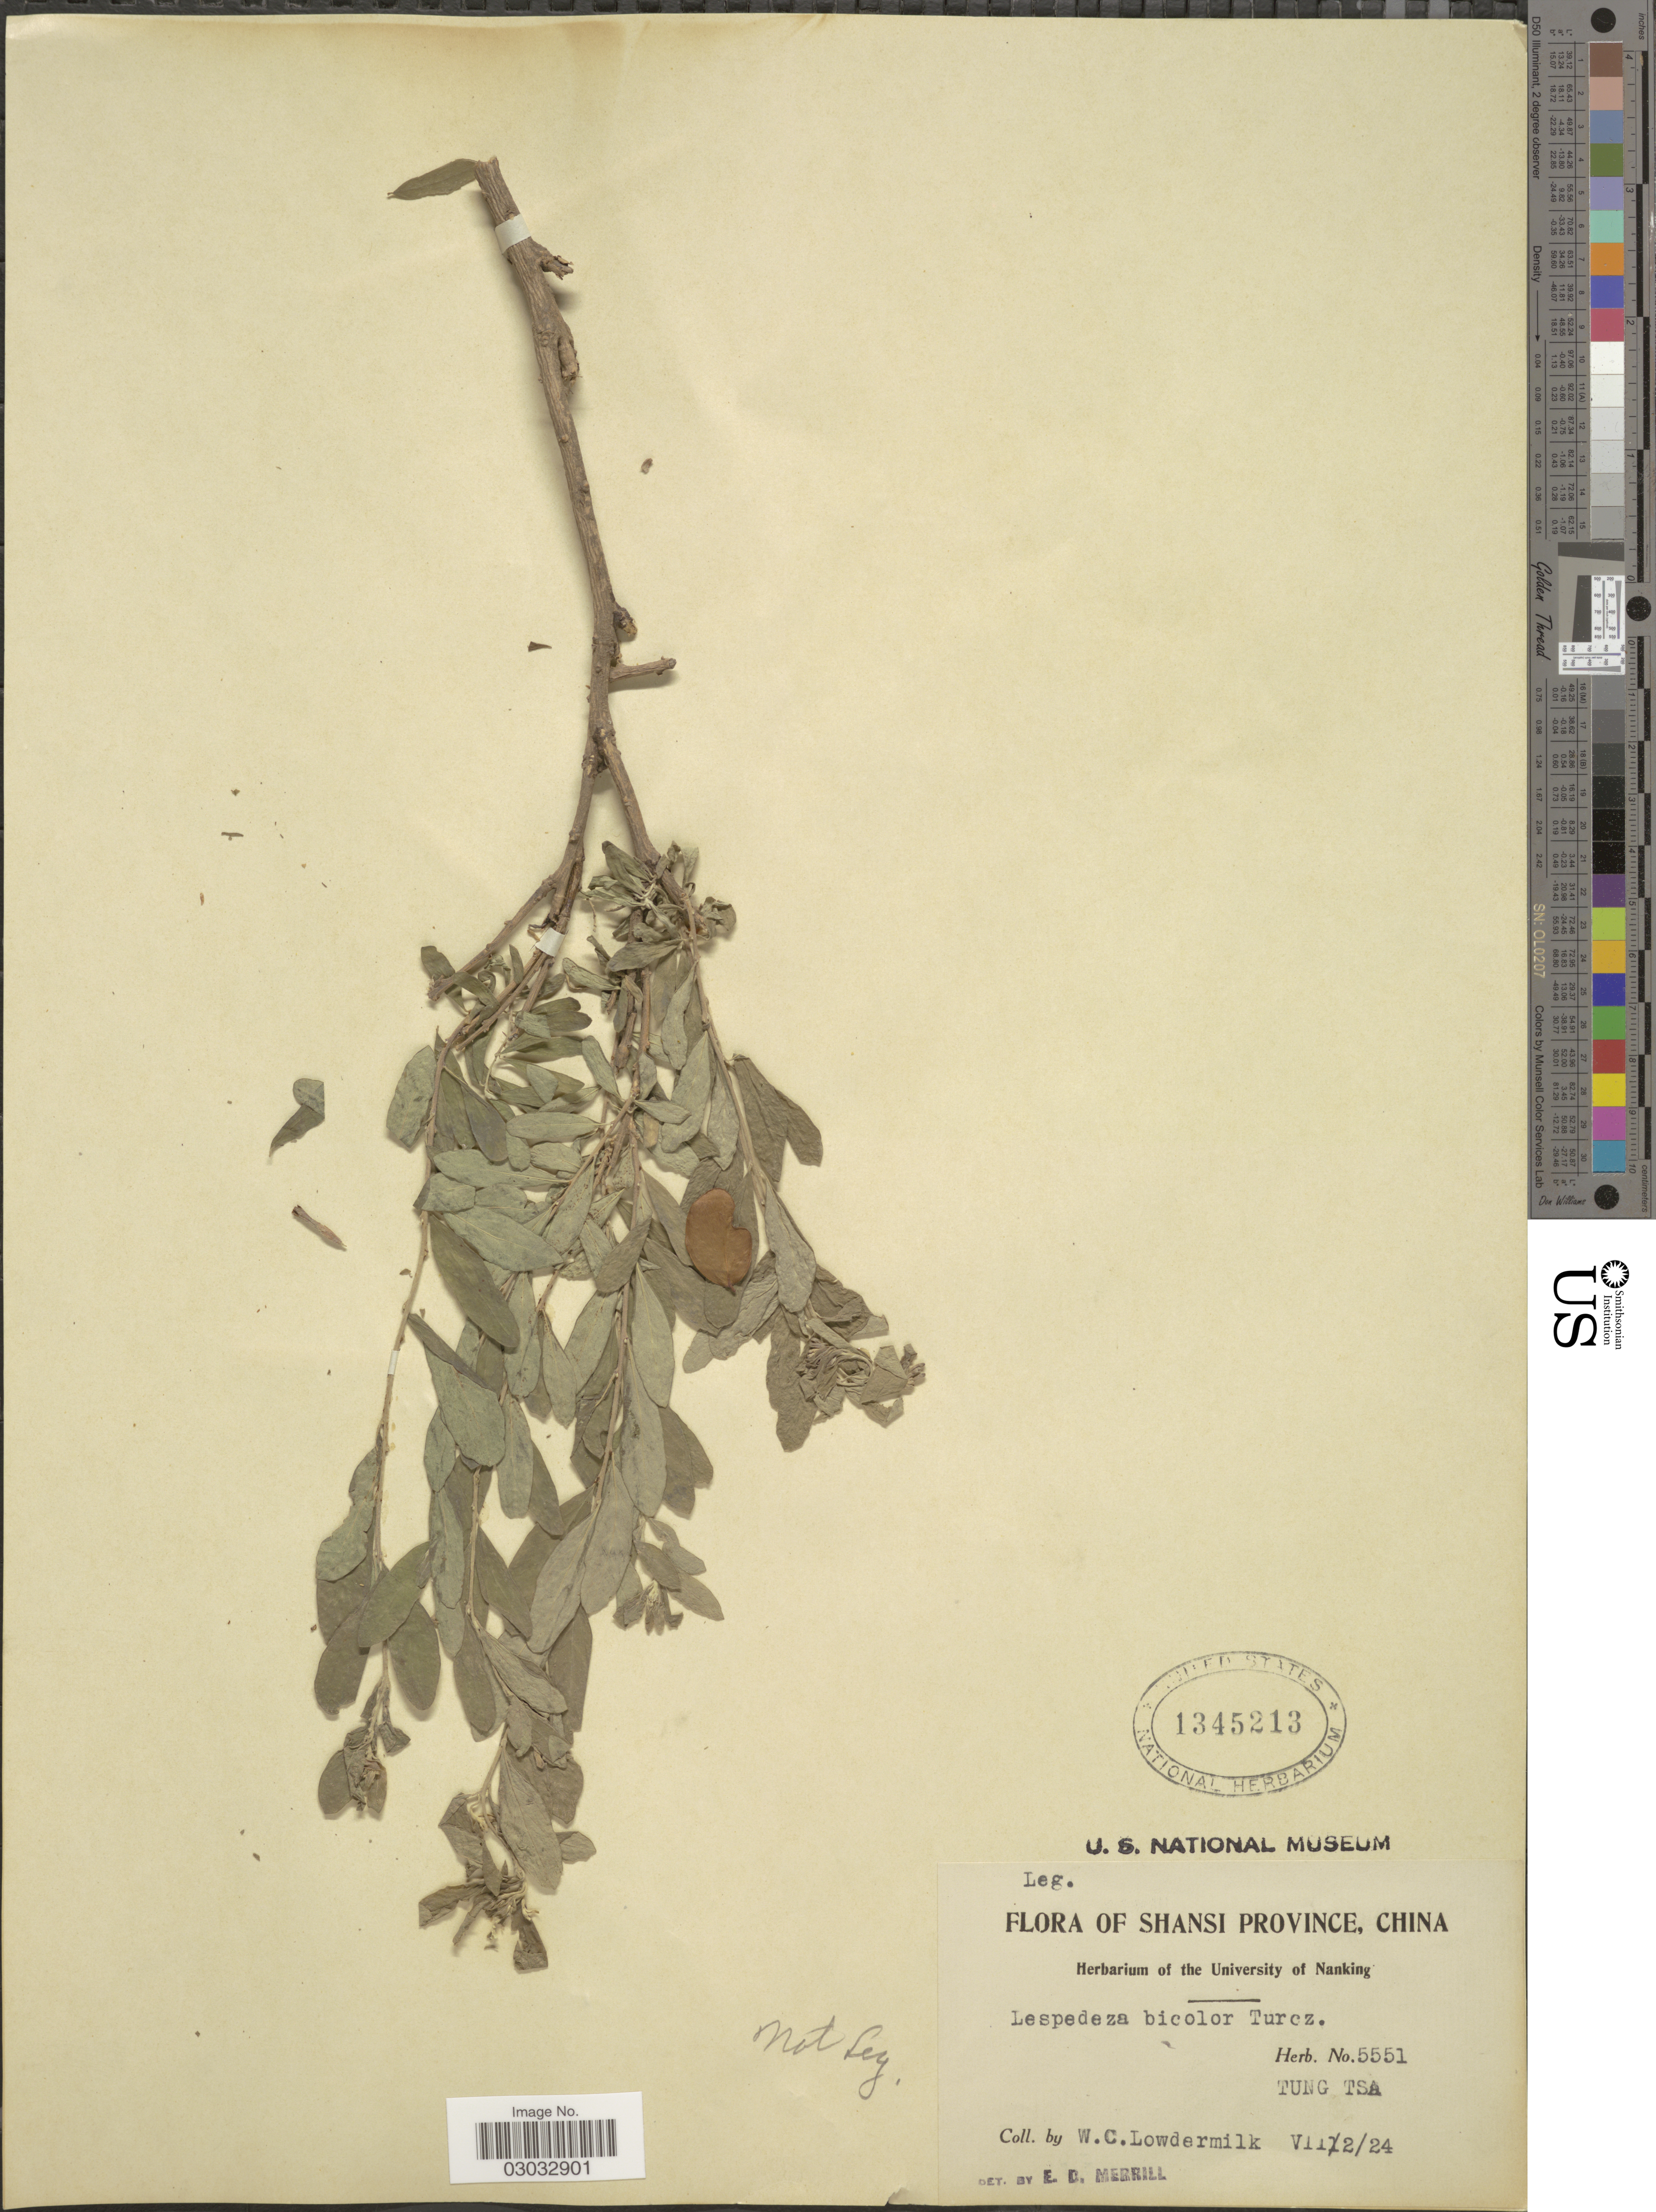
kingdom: Plantae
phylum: Tracheophyta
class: Magnoliopsida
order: Malvales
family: Thymelaeaceae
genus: Wikstroemia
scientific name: Wikstroemia sp.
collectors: W. Lowdermilk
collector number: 5551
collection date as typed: Transcribed d/m/y: 12/7/24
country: China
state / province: Shanxi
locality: Shansi Province, China, Tung Tsa.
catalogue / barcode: US 1345213